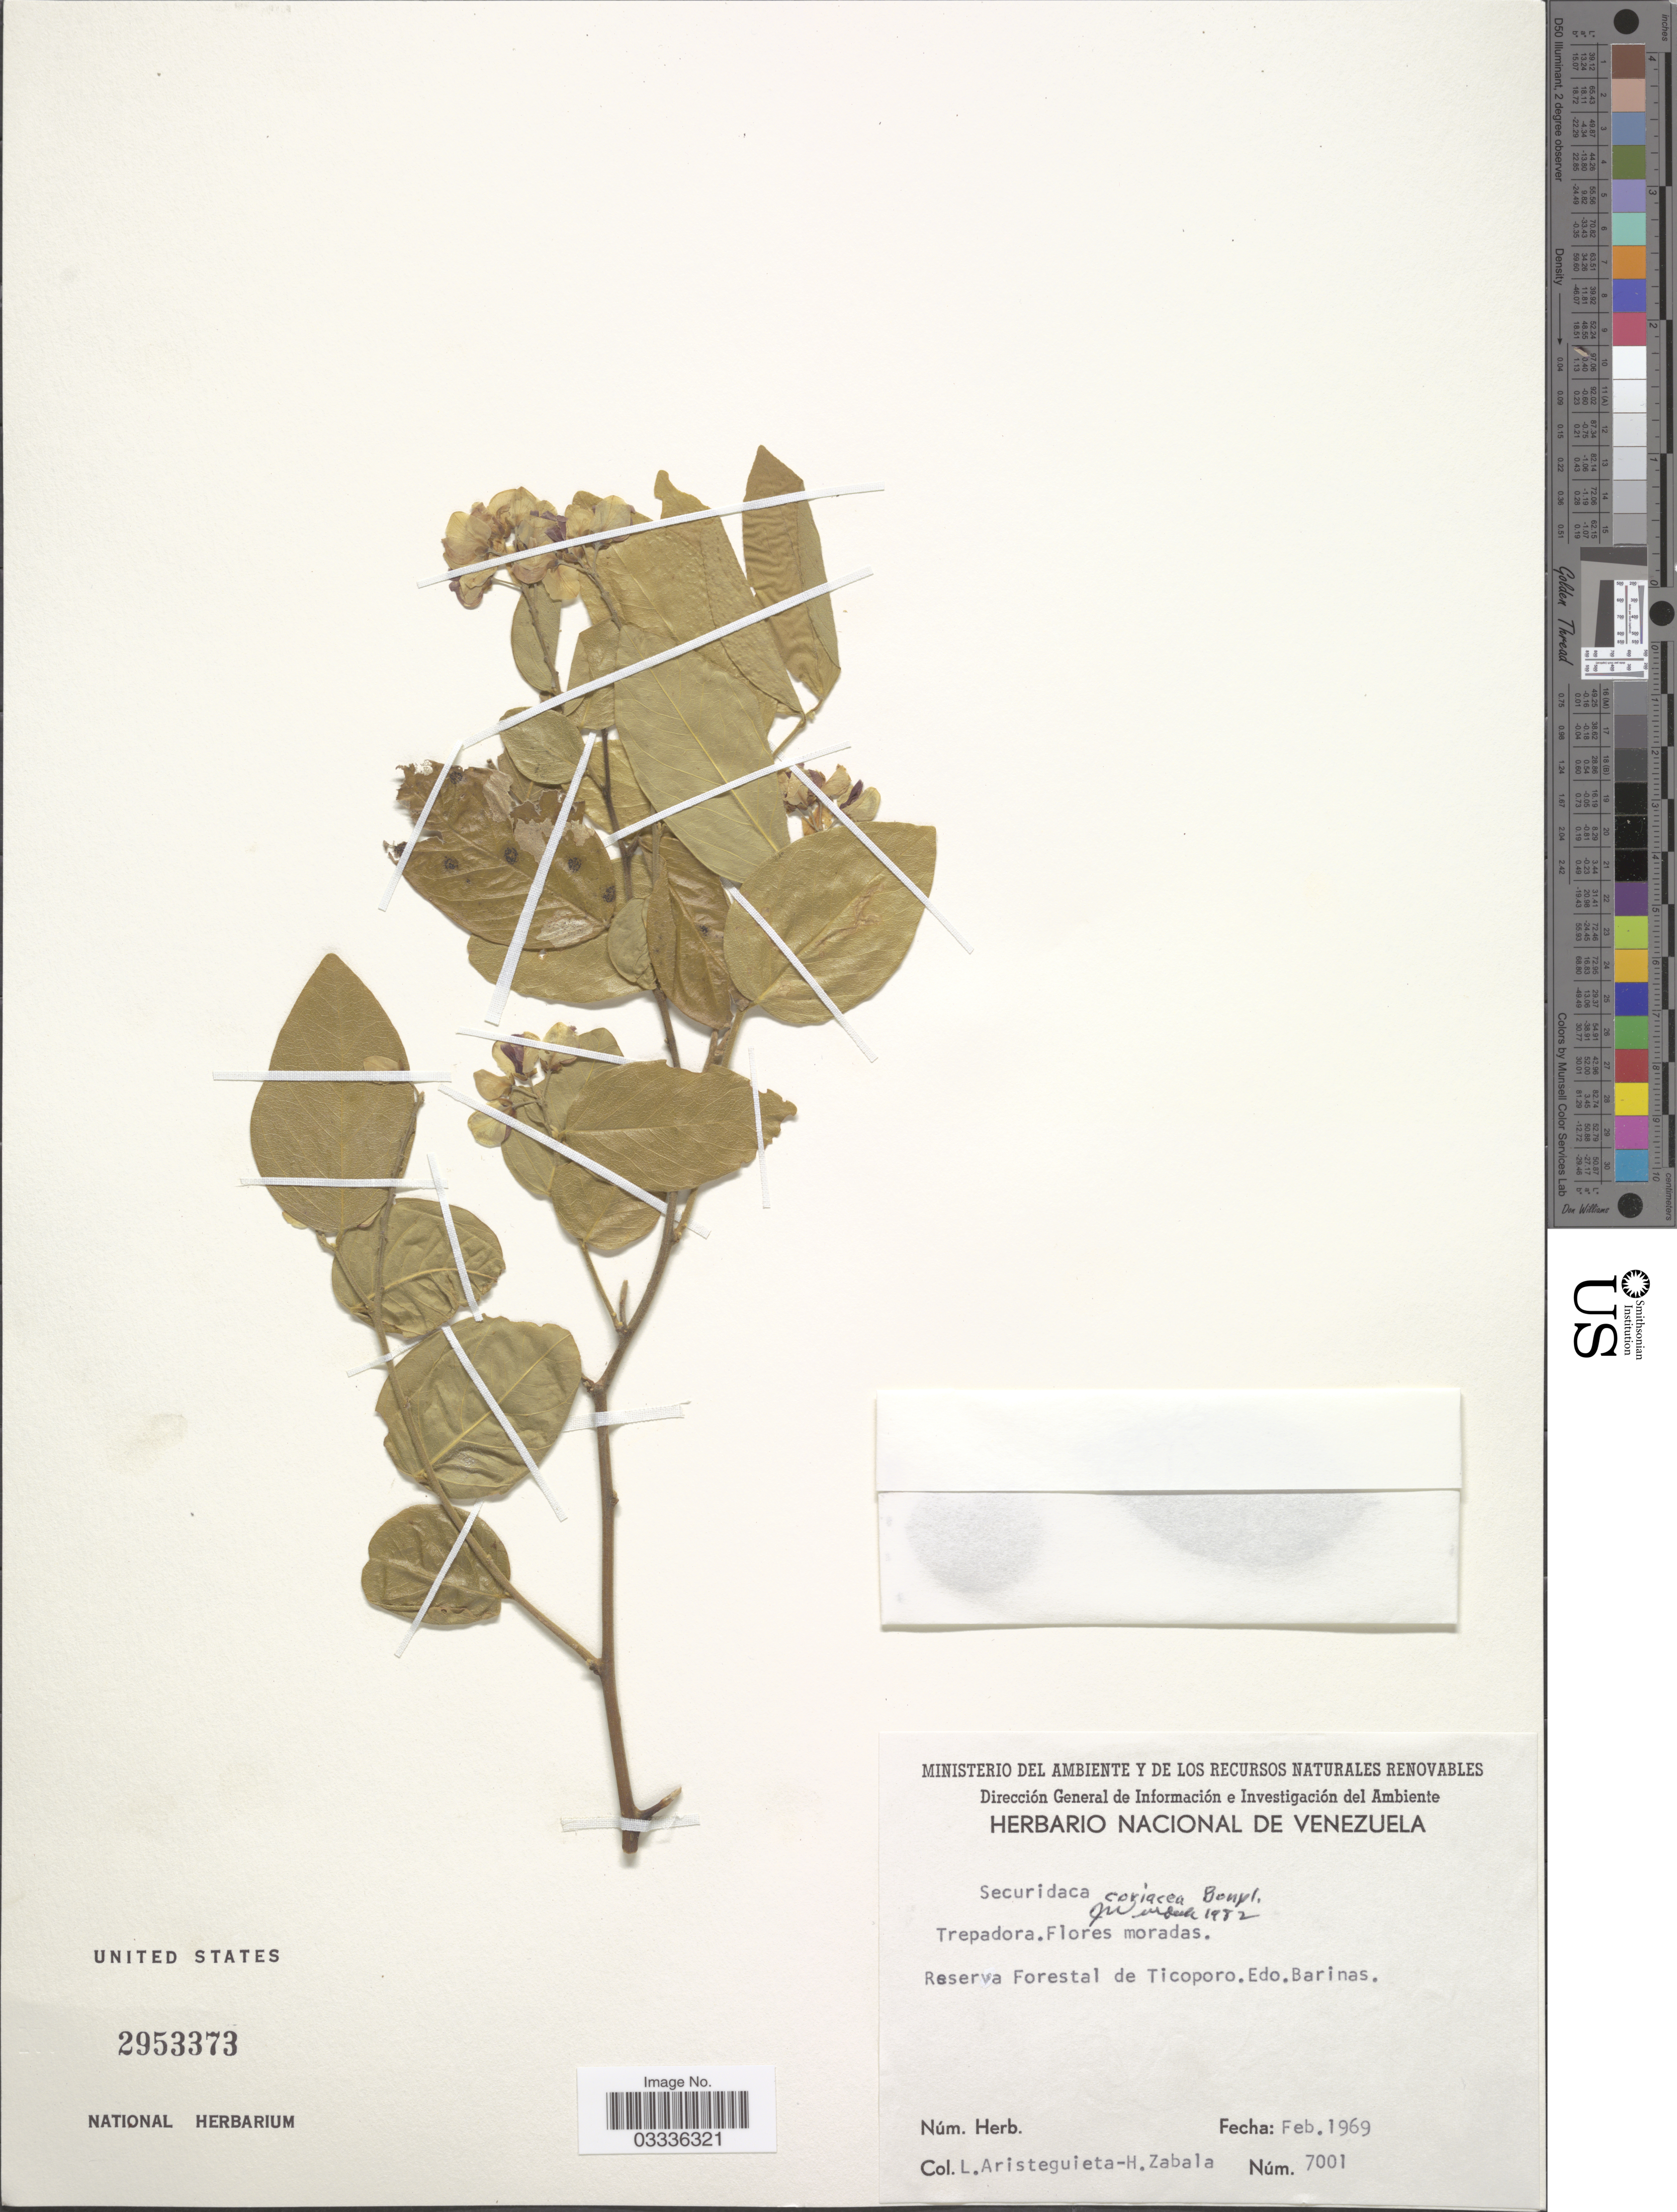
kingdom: Plantae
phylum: Tracheophyta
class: Magnoliopsida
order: Fabales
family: Polygalaceae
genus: Securidaca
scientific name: Securidaca coriacea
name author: Bonpl. ex Steud.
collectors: L. Aristeguieta & H. Zabala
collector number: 7001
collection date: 1969-02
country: Venezuela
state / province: Barinas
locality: Reserva Forestal de Ticoporo.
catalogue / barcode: US 2953373